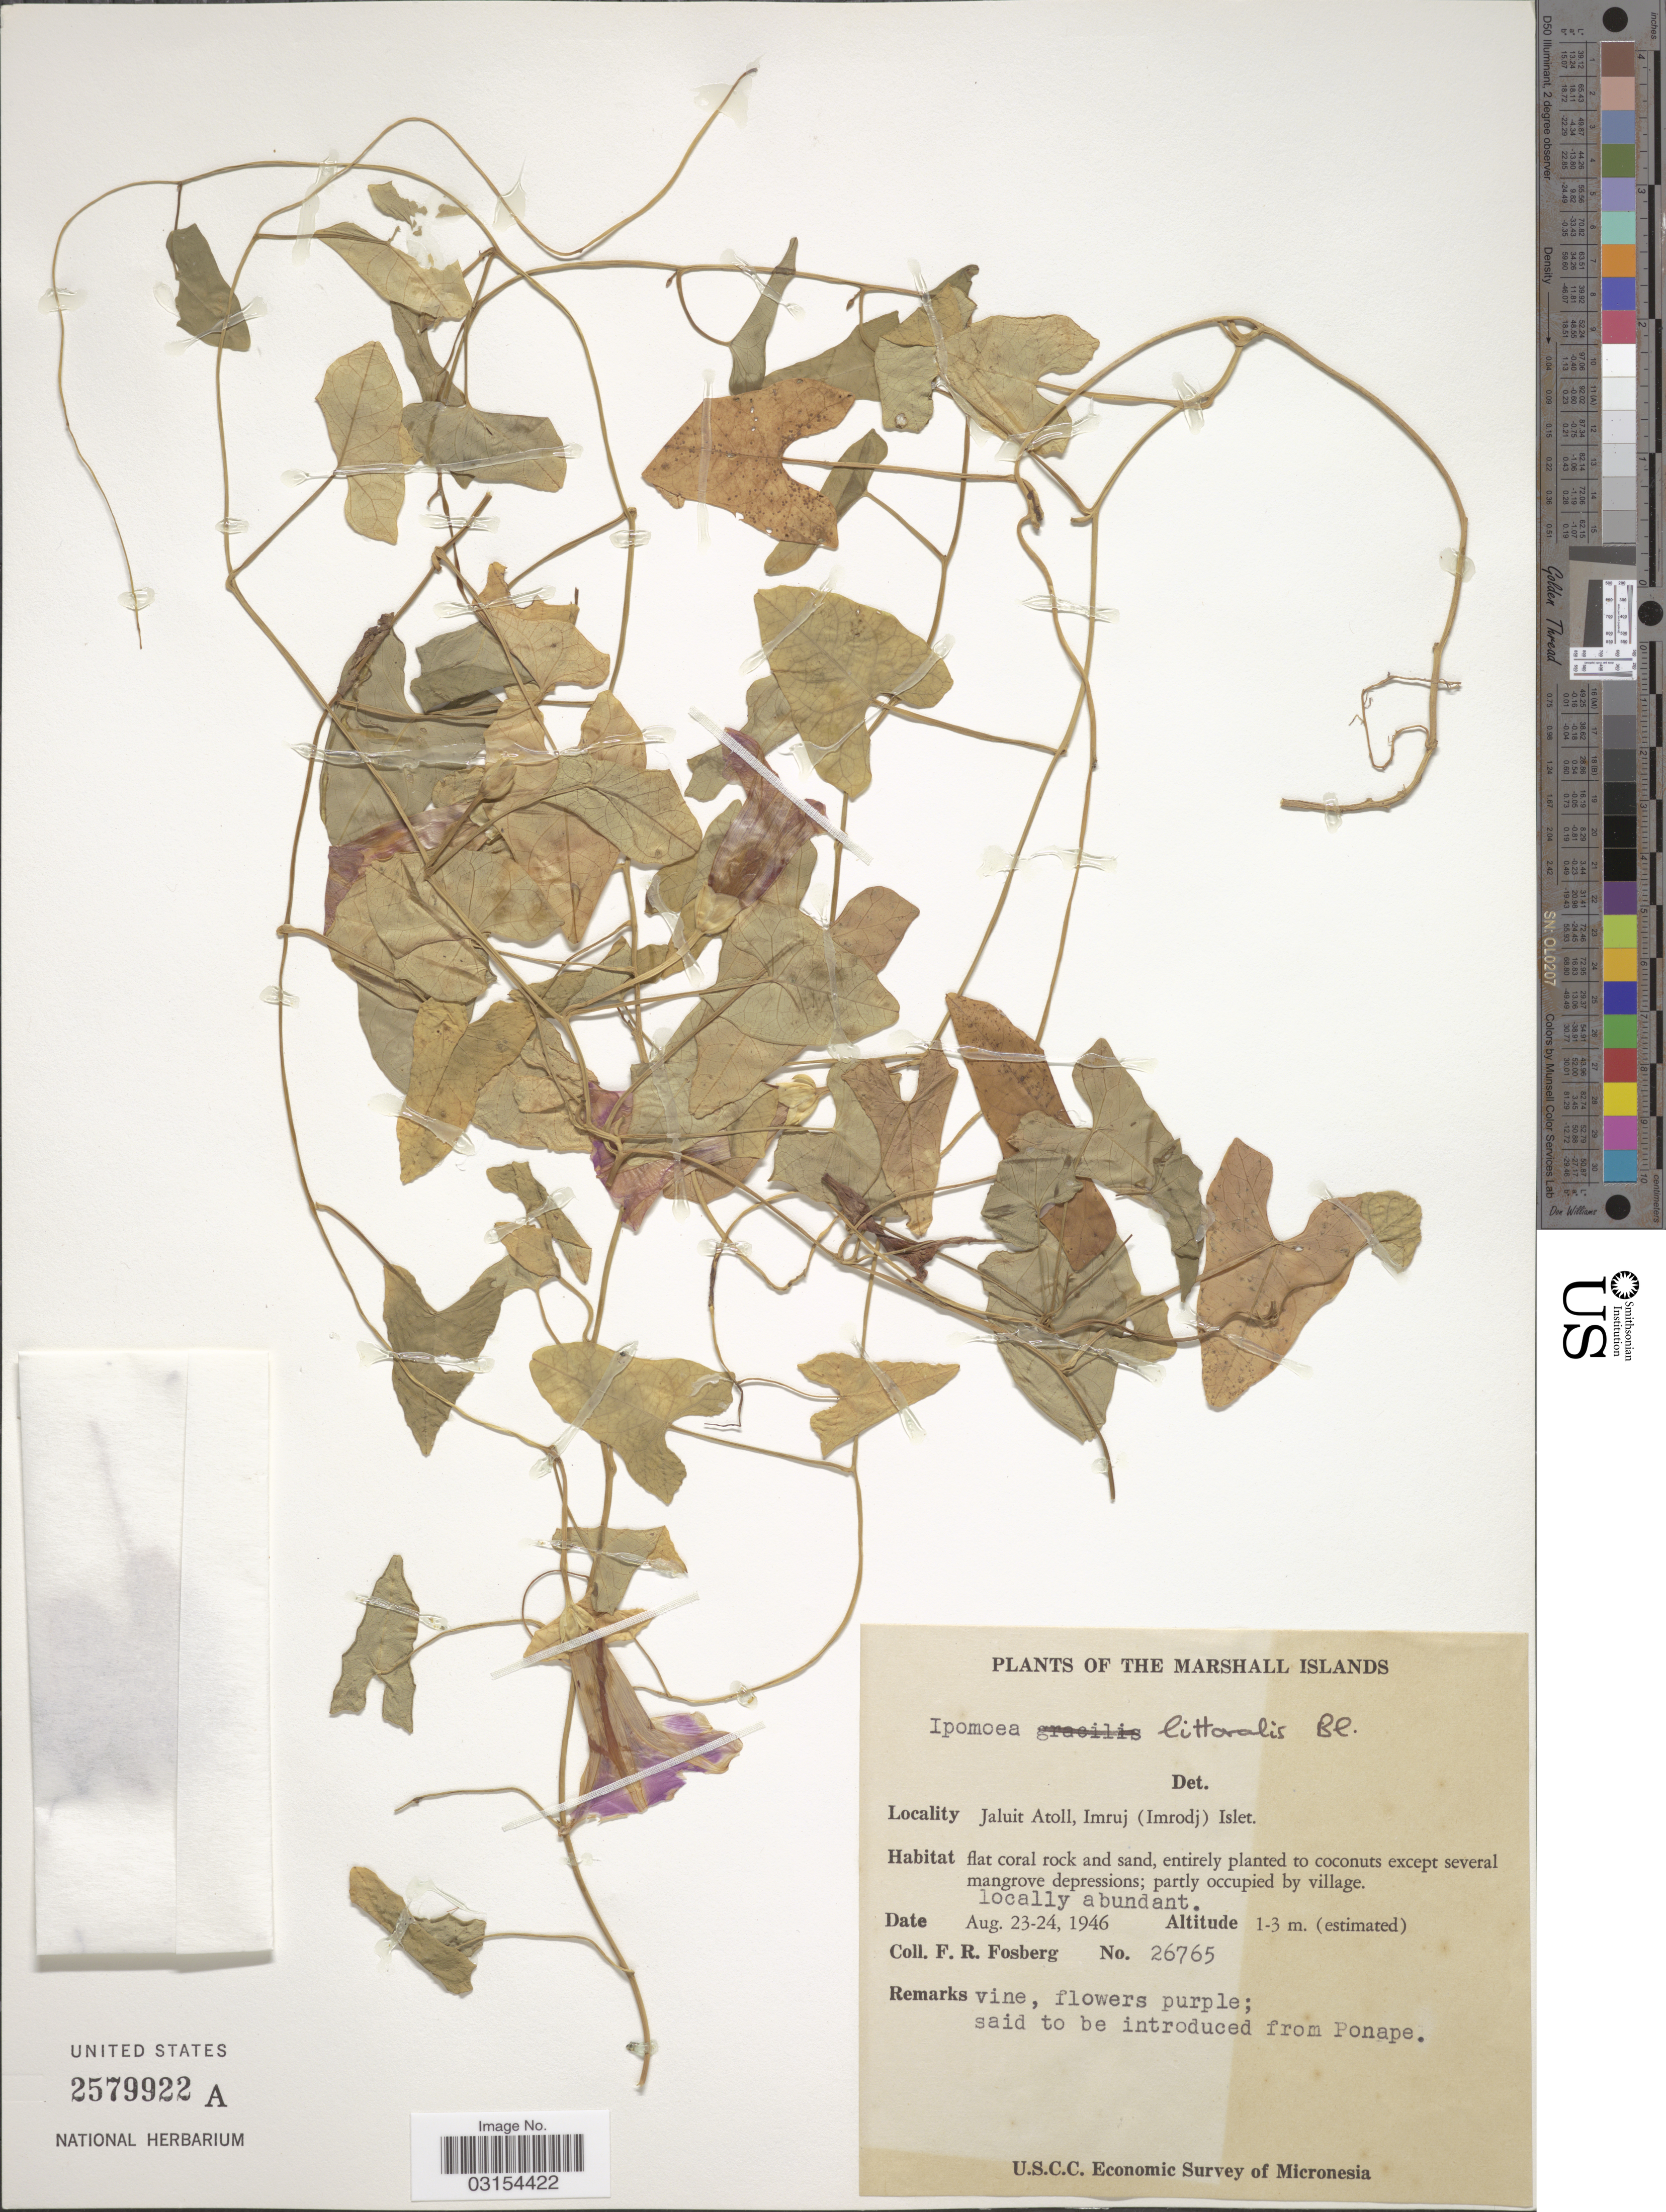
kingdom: Plantae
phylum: Tracheophyta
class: Magnoliopsida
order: Solanales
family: Convolvulaceae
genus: Ipomoea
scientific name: Ipomoea littoralis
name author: Blume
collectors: F. R. Fosberg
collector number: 26765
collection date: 1946-08-23/1946-08-24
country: Marshall Islands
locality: Jaluit Atoll, Imruj (Imrodj) Islet.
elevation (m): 1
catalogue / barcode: US 2579922A